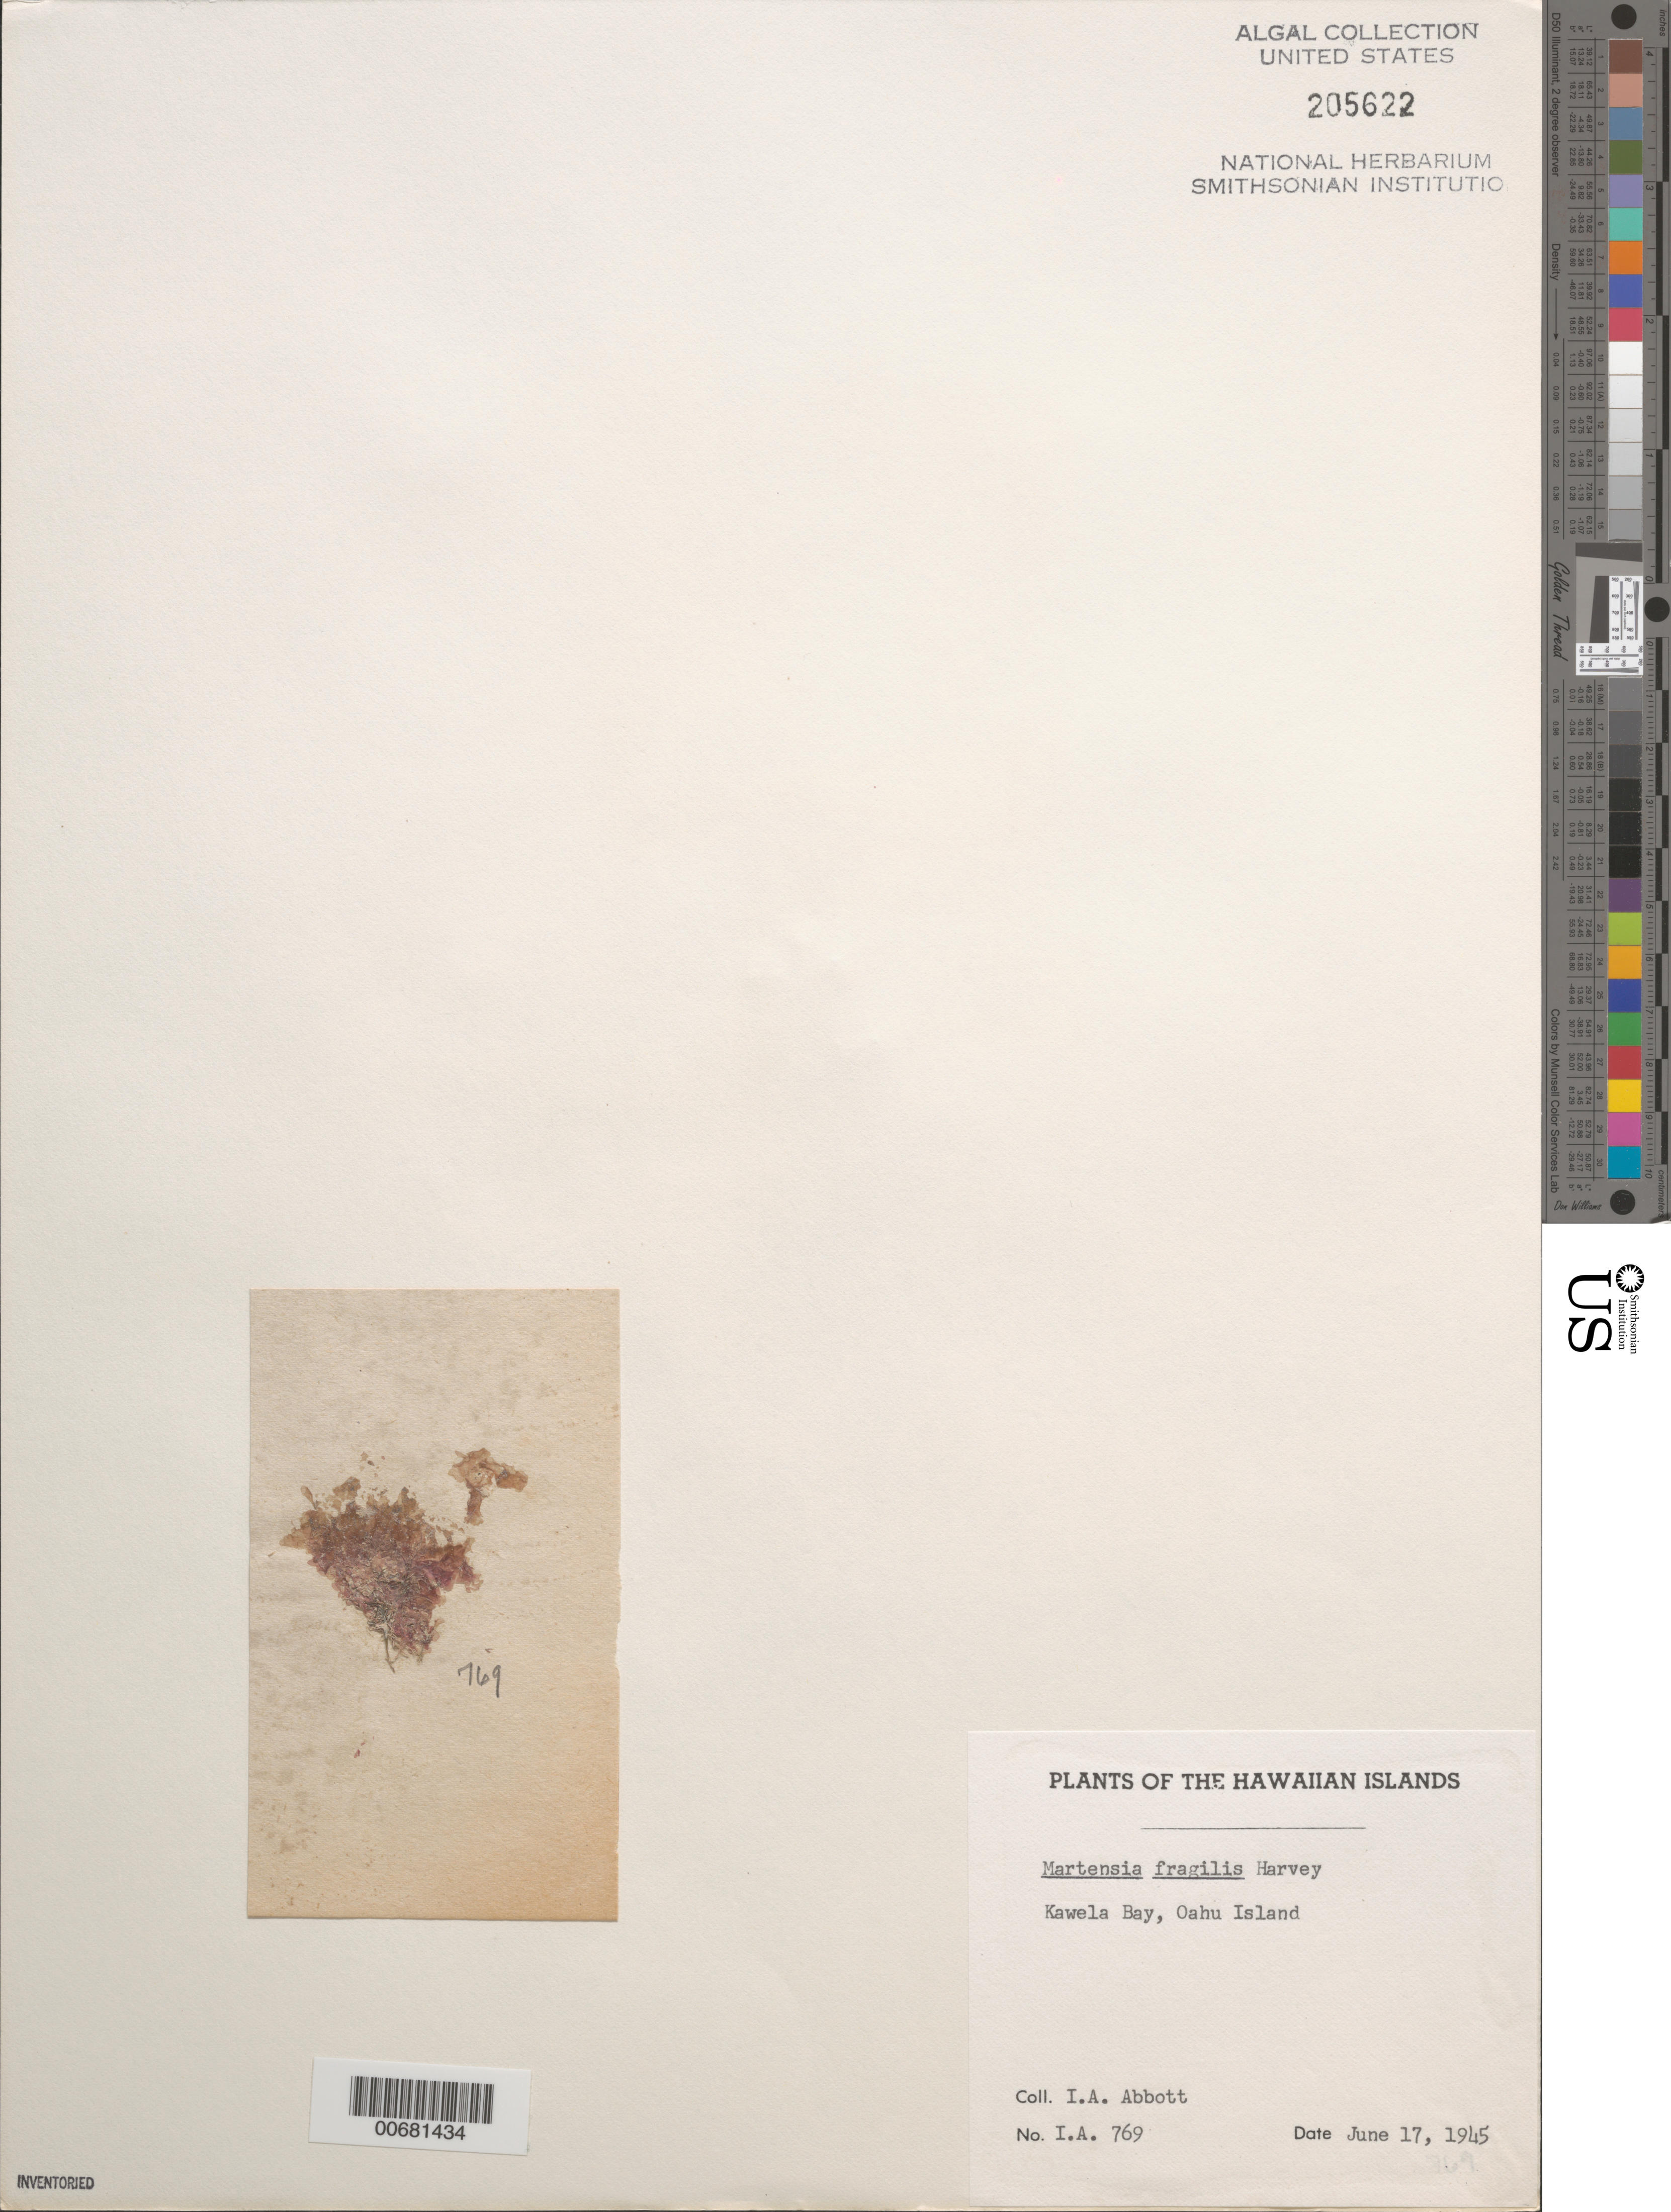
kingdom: Plantae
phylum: Rhodophyta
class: Florideophyceae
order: Ceramiales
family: Delesseriaceae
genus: Martensia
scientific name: Martensia fragilis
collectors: I. A. Abbott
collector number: IAA 769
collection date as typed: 17 Jun 1945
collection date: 1945-06-17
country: United States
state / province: Hawaii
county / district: Honolulu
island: Oahu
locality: Kawela Bay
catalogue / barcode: US 205622